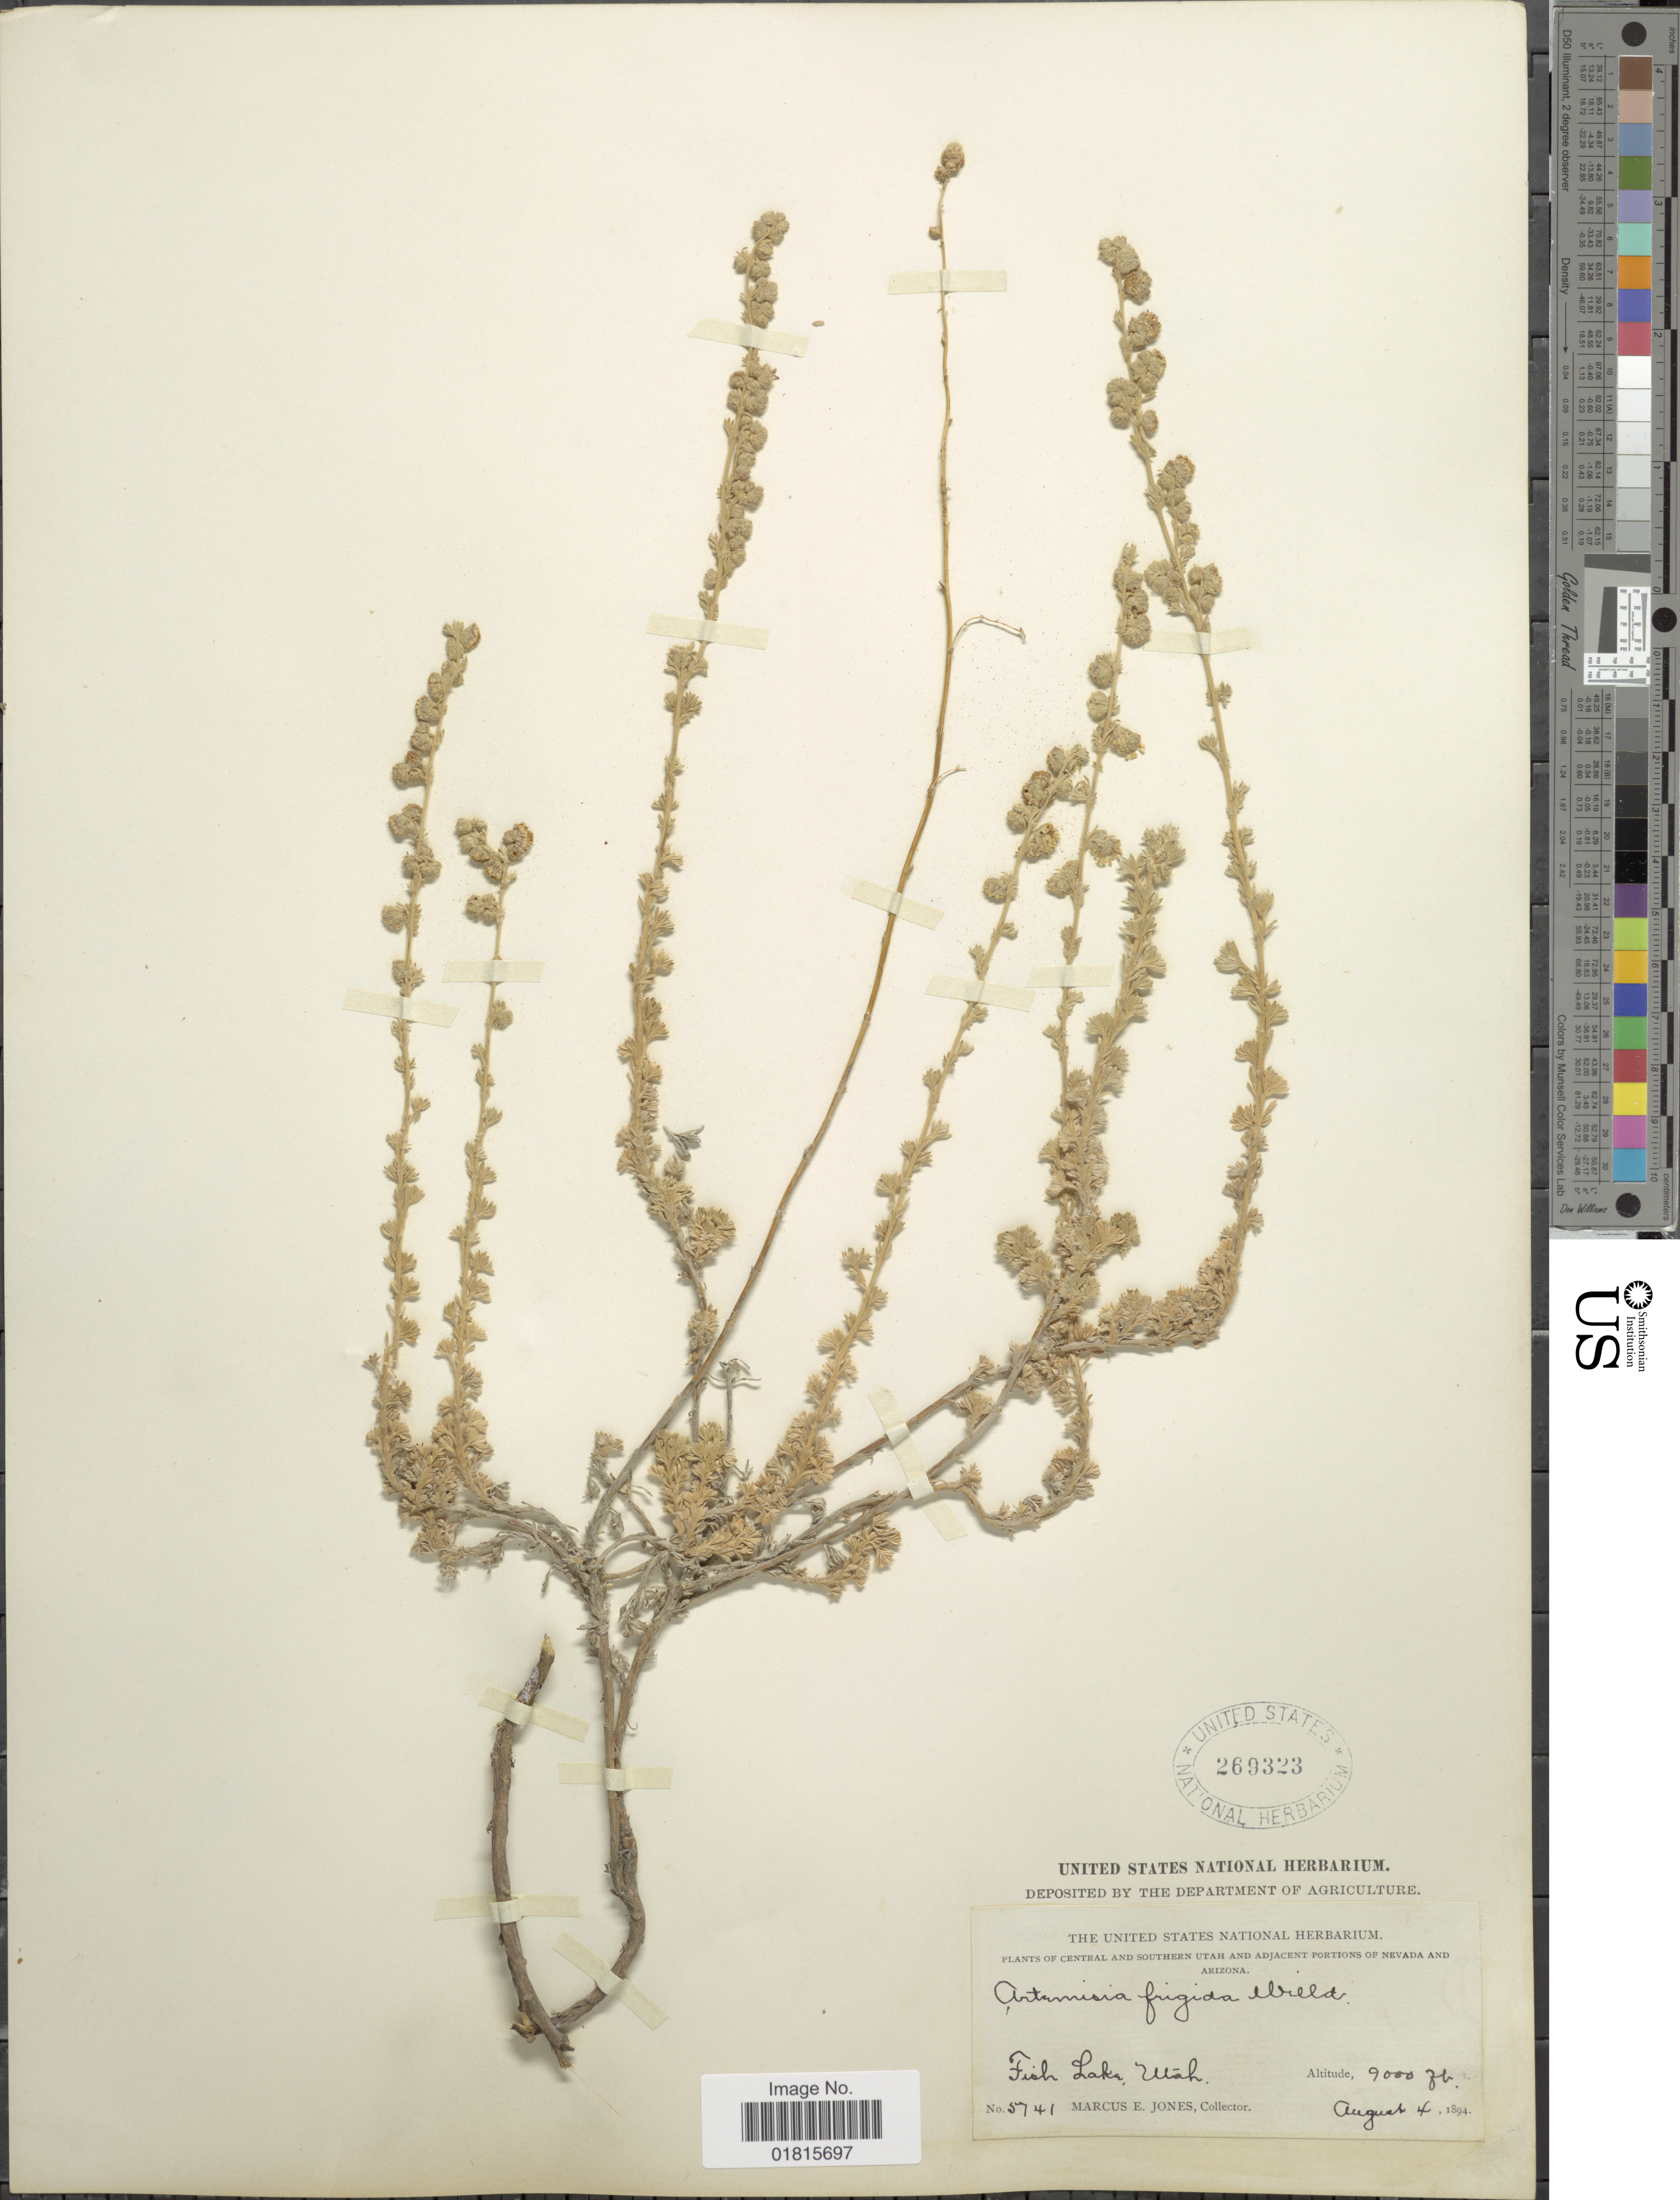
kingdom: Plantae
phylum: Tracheophyta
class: Magnoliopsida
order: Asterales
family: Asteraceae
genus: Artemisia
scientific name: Artemisia frigida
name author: Willd.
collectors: M. E. Jones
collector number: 5741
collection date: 1894-08-04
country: United States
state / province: Utah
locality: Central and Southern Utah and Adjacent Portions of Nevada and Arizona, Fish Lake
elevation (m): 2743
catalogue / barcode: US 269323